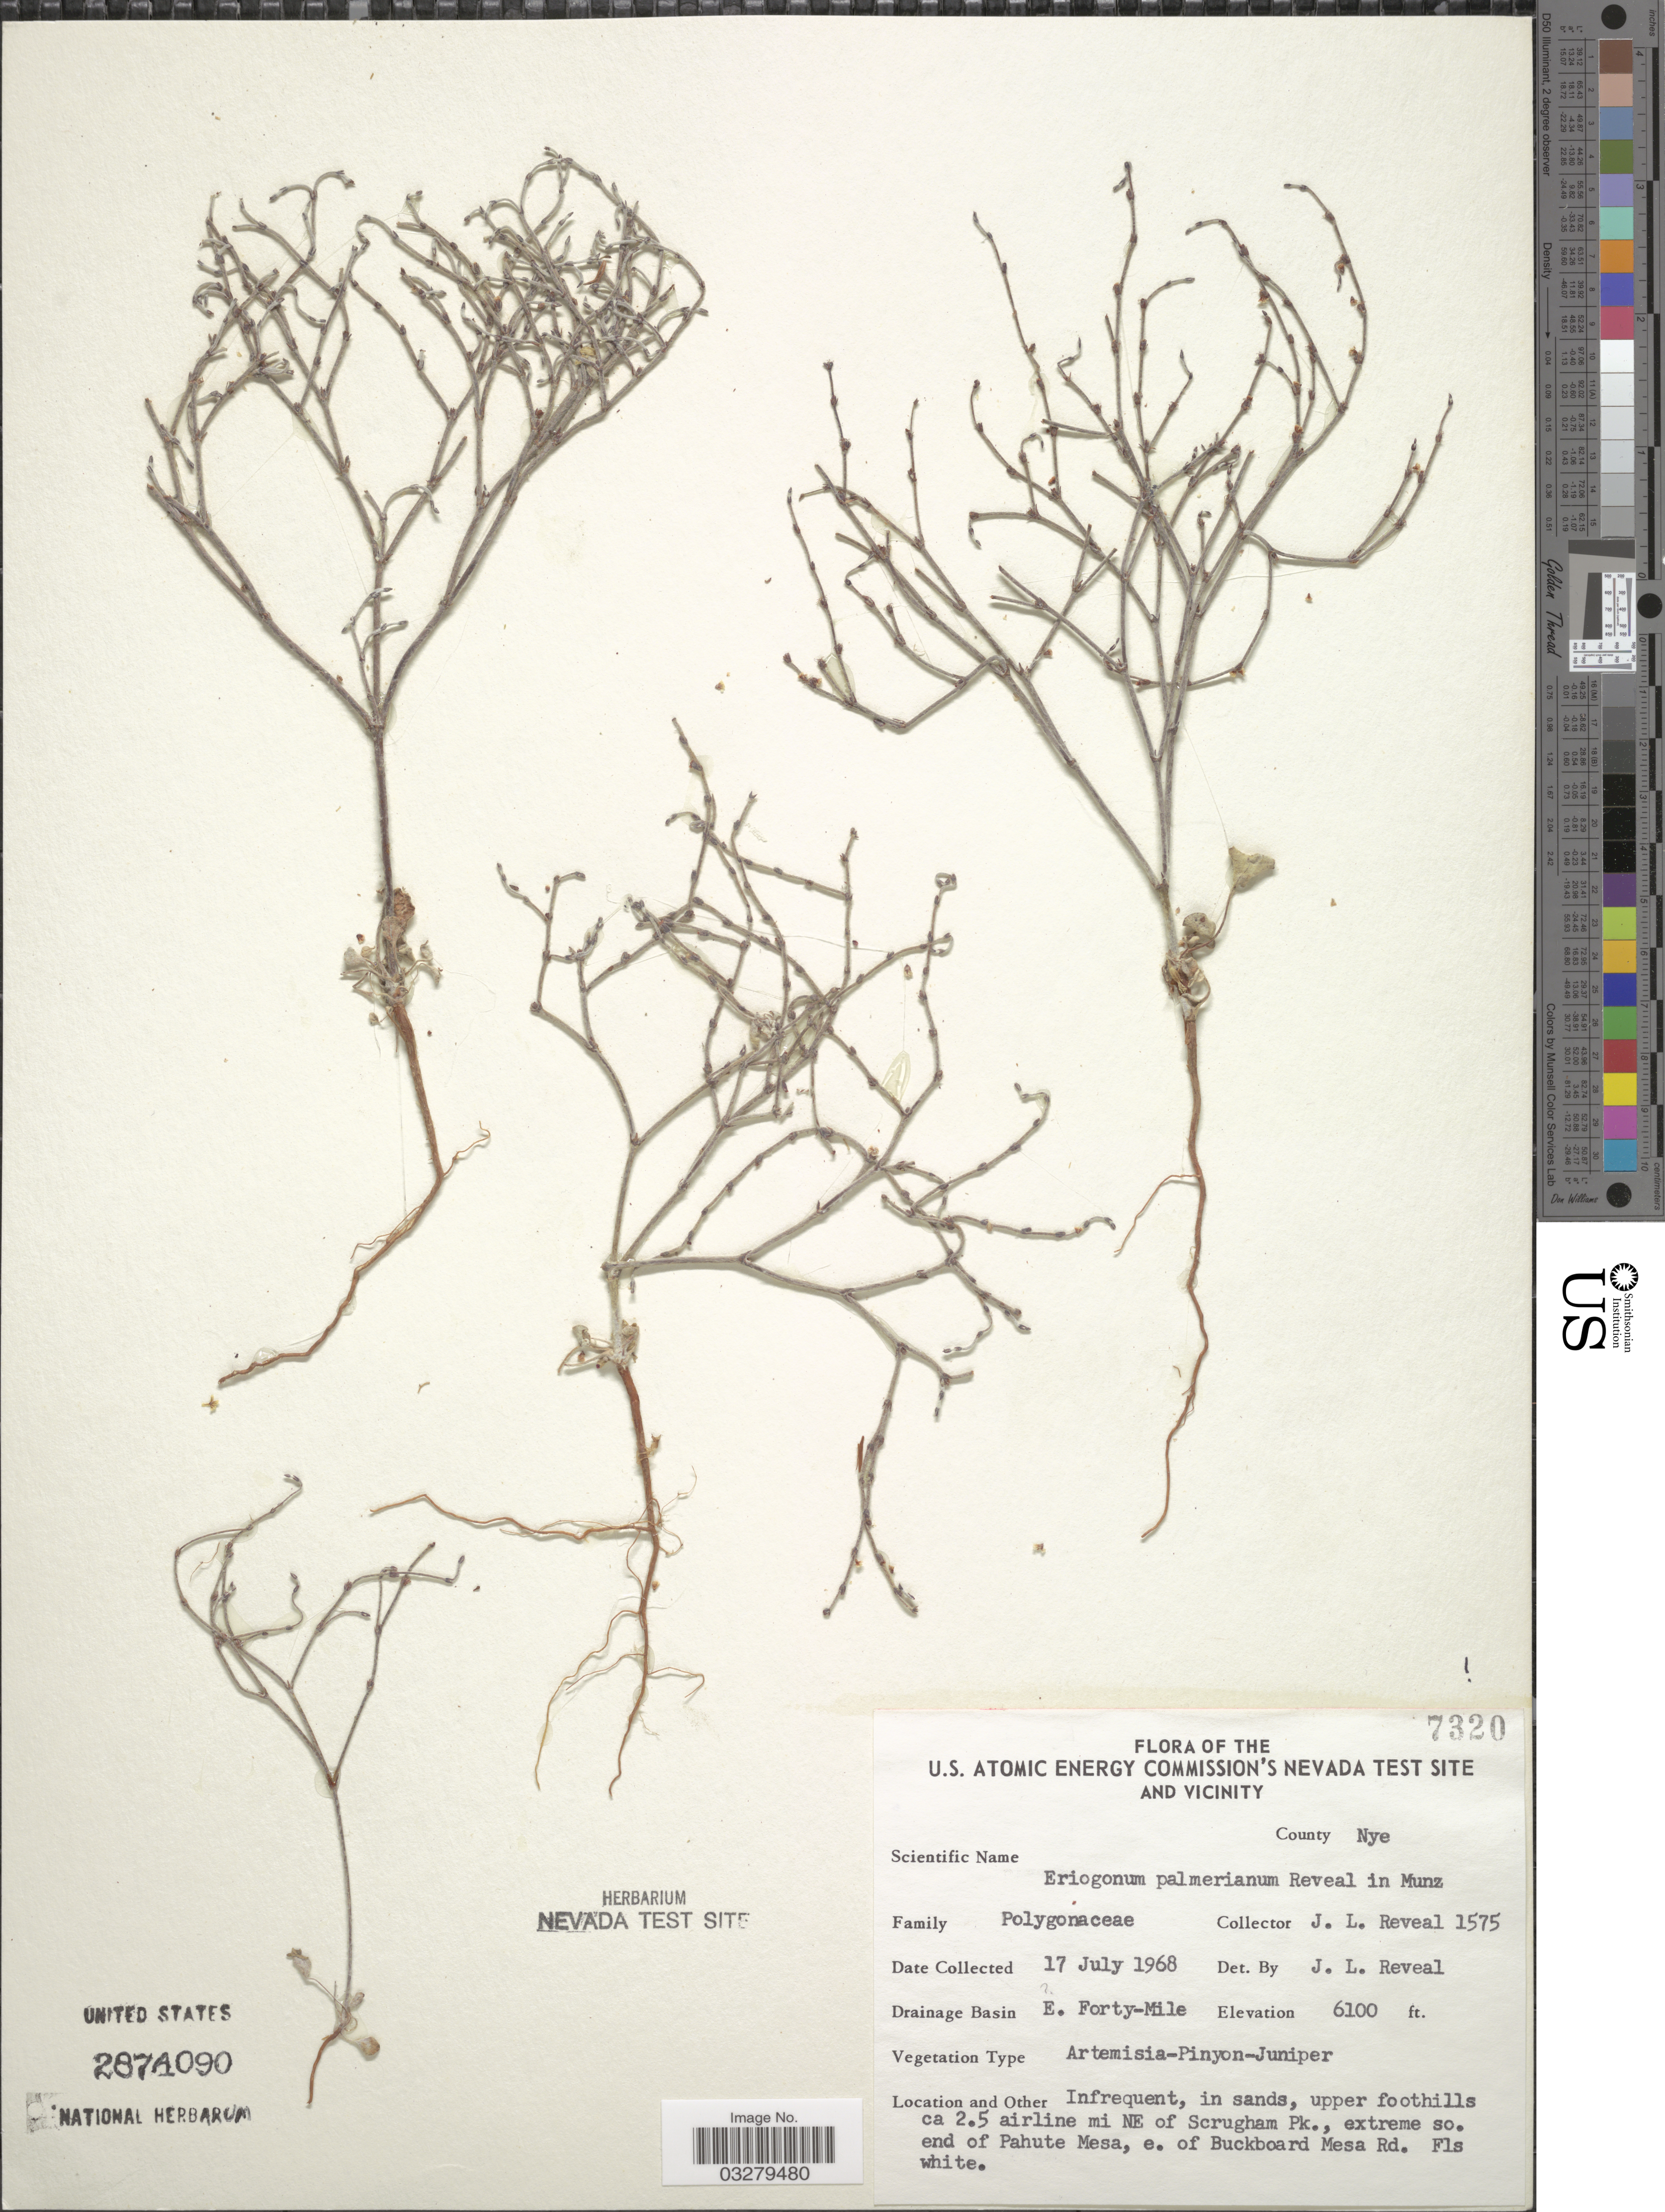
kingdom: Plantae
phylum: Tracheophyta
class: Magnoliopsida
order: Caryophyllales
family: Polygonaceae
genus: Eriogonum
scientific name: Eriogonum palmerianum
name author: Reveal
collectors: J. L. Reveal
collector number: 1575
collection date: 1968-07-17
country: United States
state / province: Nevada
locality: U.S. Atomic Energy Commission's Nevada Test Site and vicinity, County Nye, Drainage Basin E. Forty-Mile, Infrequent, in sands, upper foothills ca 2.5 airline mi NE of Scrugham Pk., extreme so. end of Pahute Mesa, e. of Buckboard Mesa Rd.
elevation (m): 1859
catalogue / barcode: US 2874090